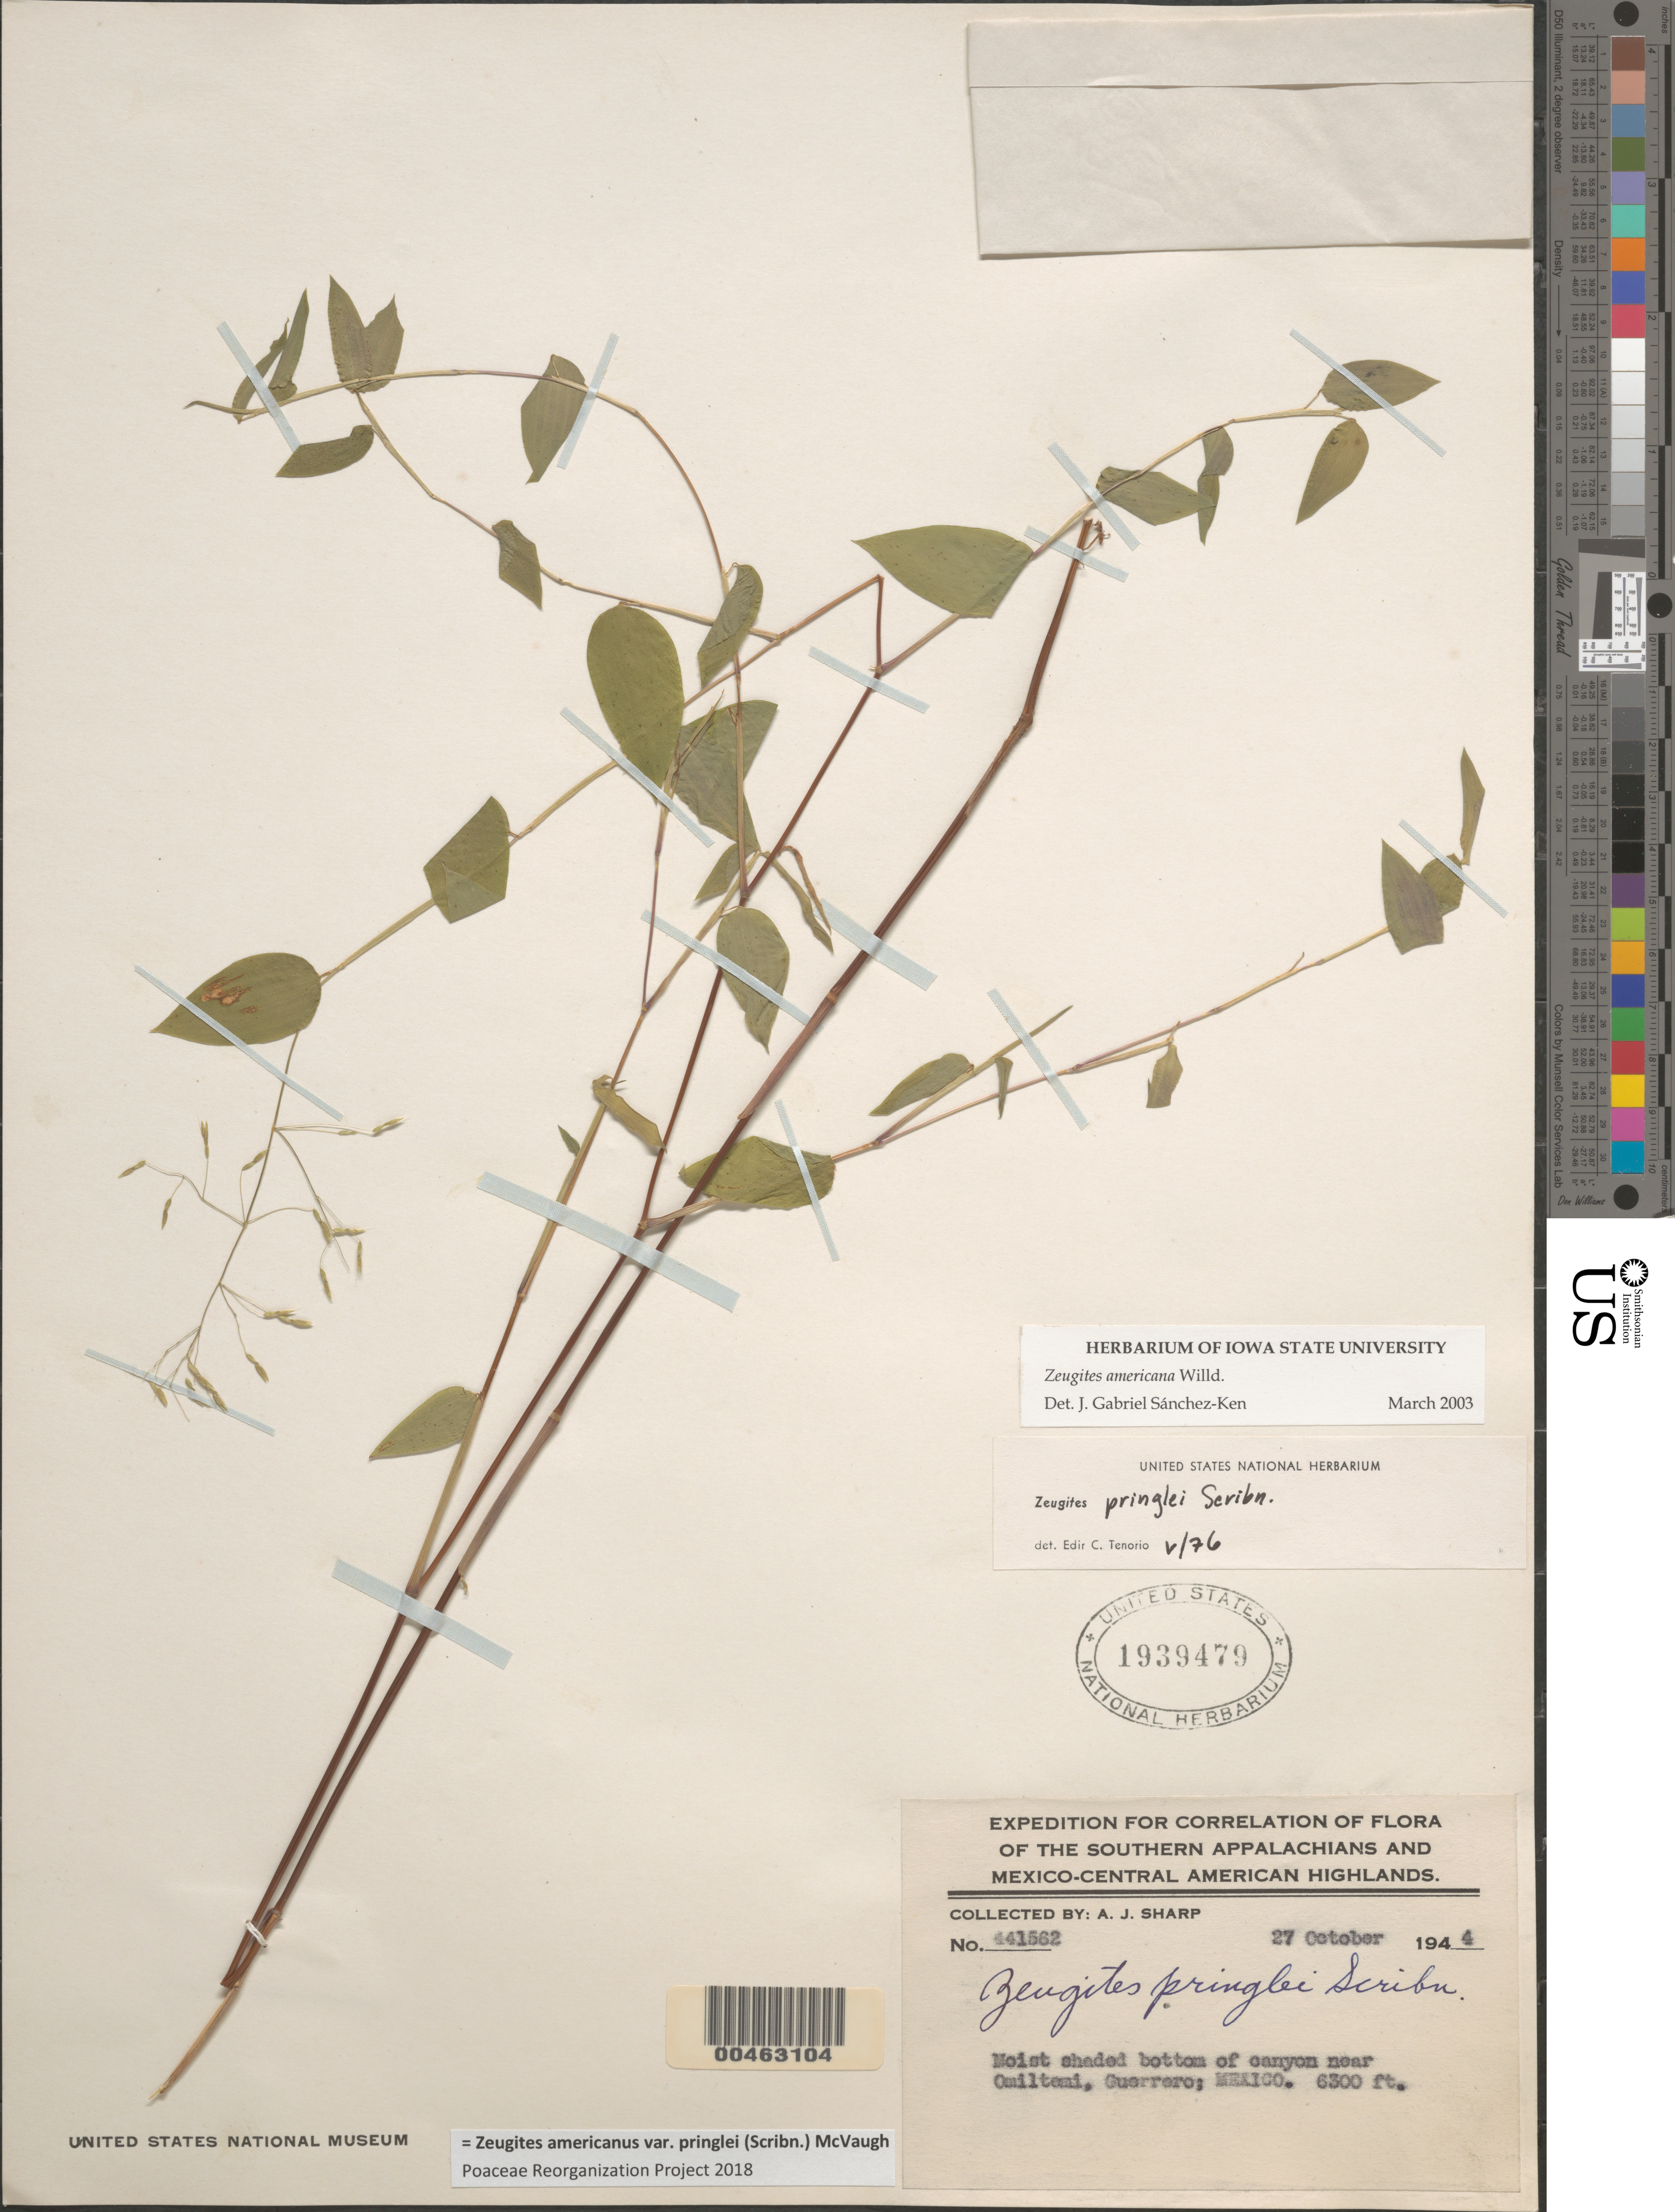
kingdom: Plantae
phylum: Tracheophyta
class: Liliopsida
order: Poales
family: Poaceae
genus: Zeugites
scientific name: Zeugites americanus var. pringlei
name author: (Scribn.) McVaugh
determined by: Poaceae Reorganization Project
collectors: A. J. Sharp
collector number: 441562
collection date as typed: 27 Oct 1944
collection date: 1944-10-27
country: Mexico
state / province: Guerrero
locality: Bottom of canyon near Omiltomi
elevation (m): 1920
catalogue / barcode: US 1939479